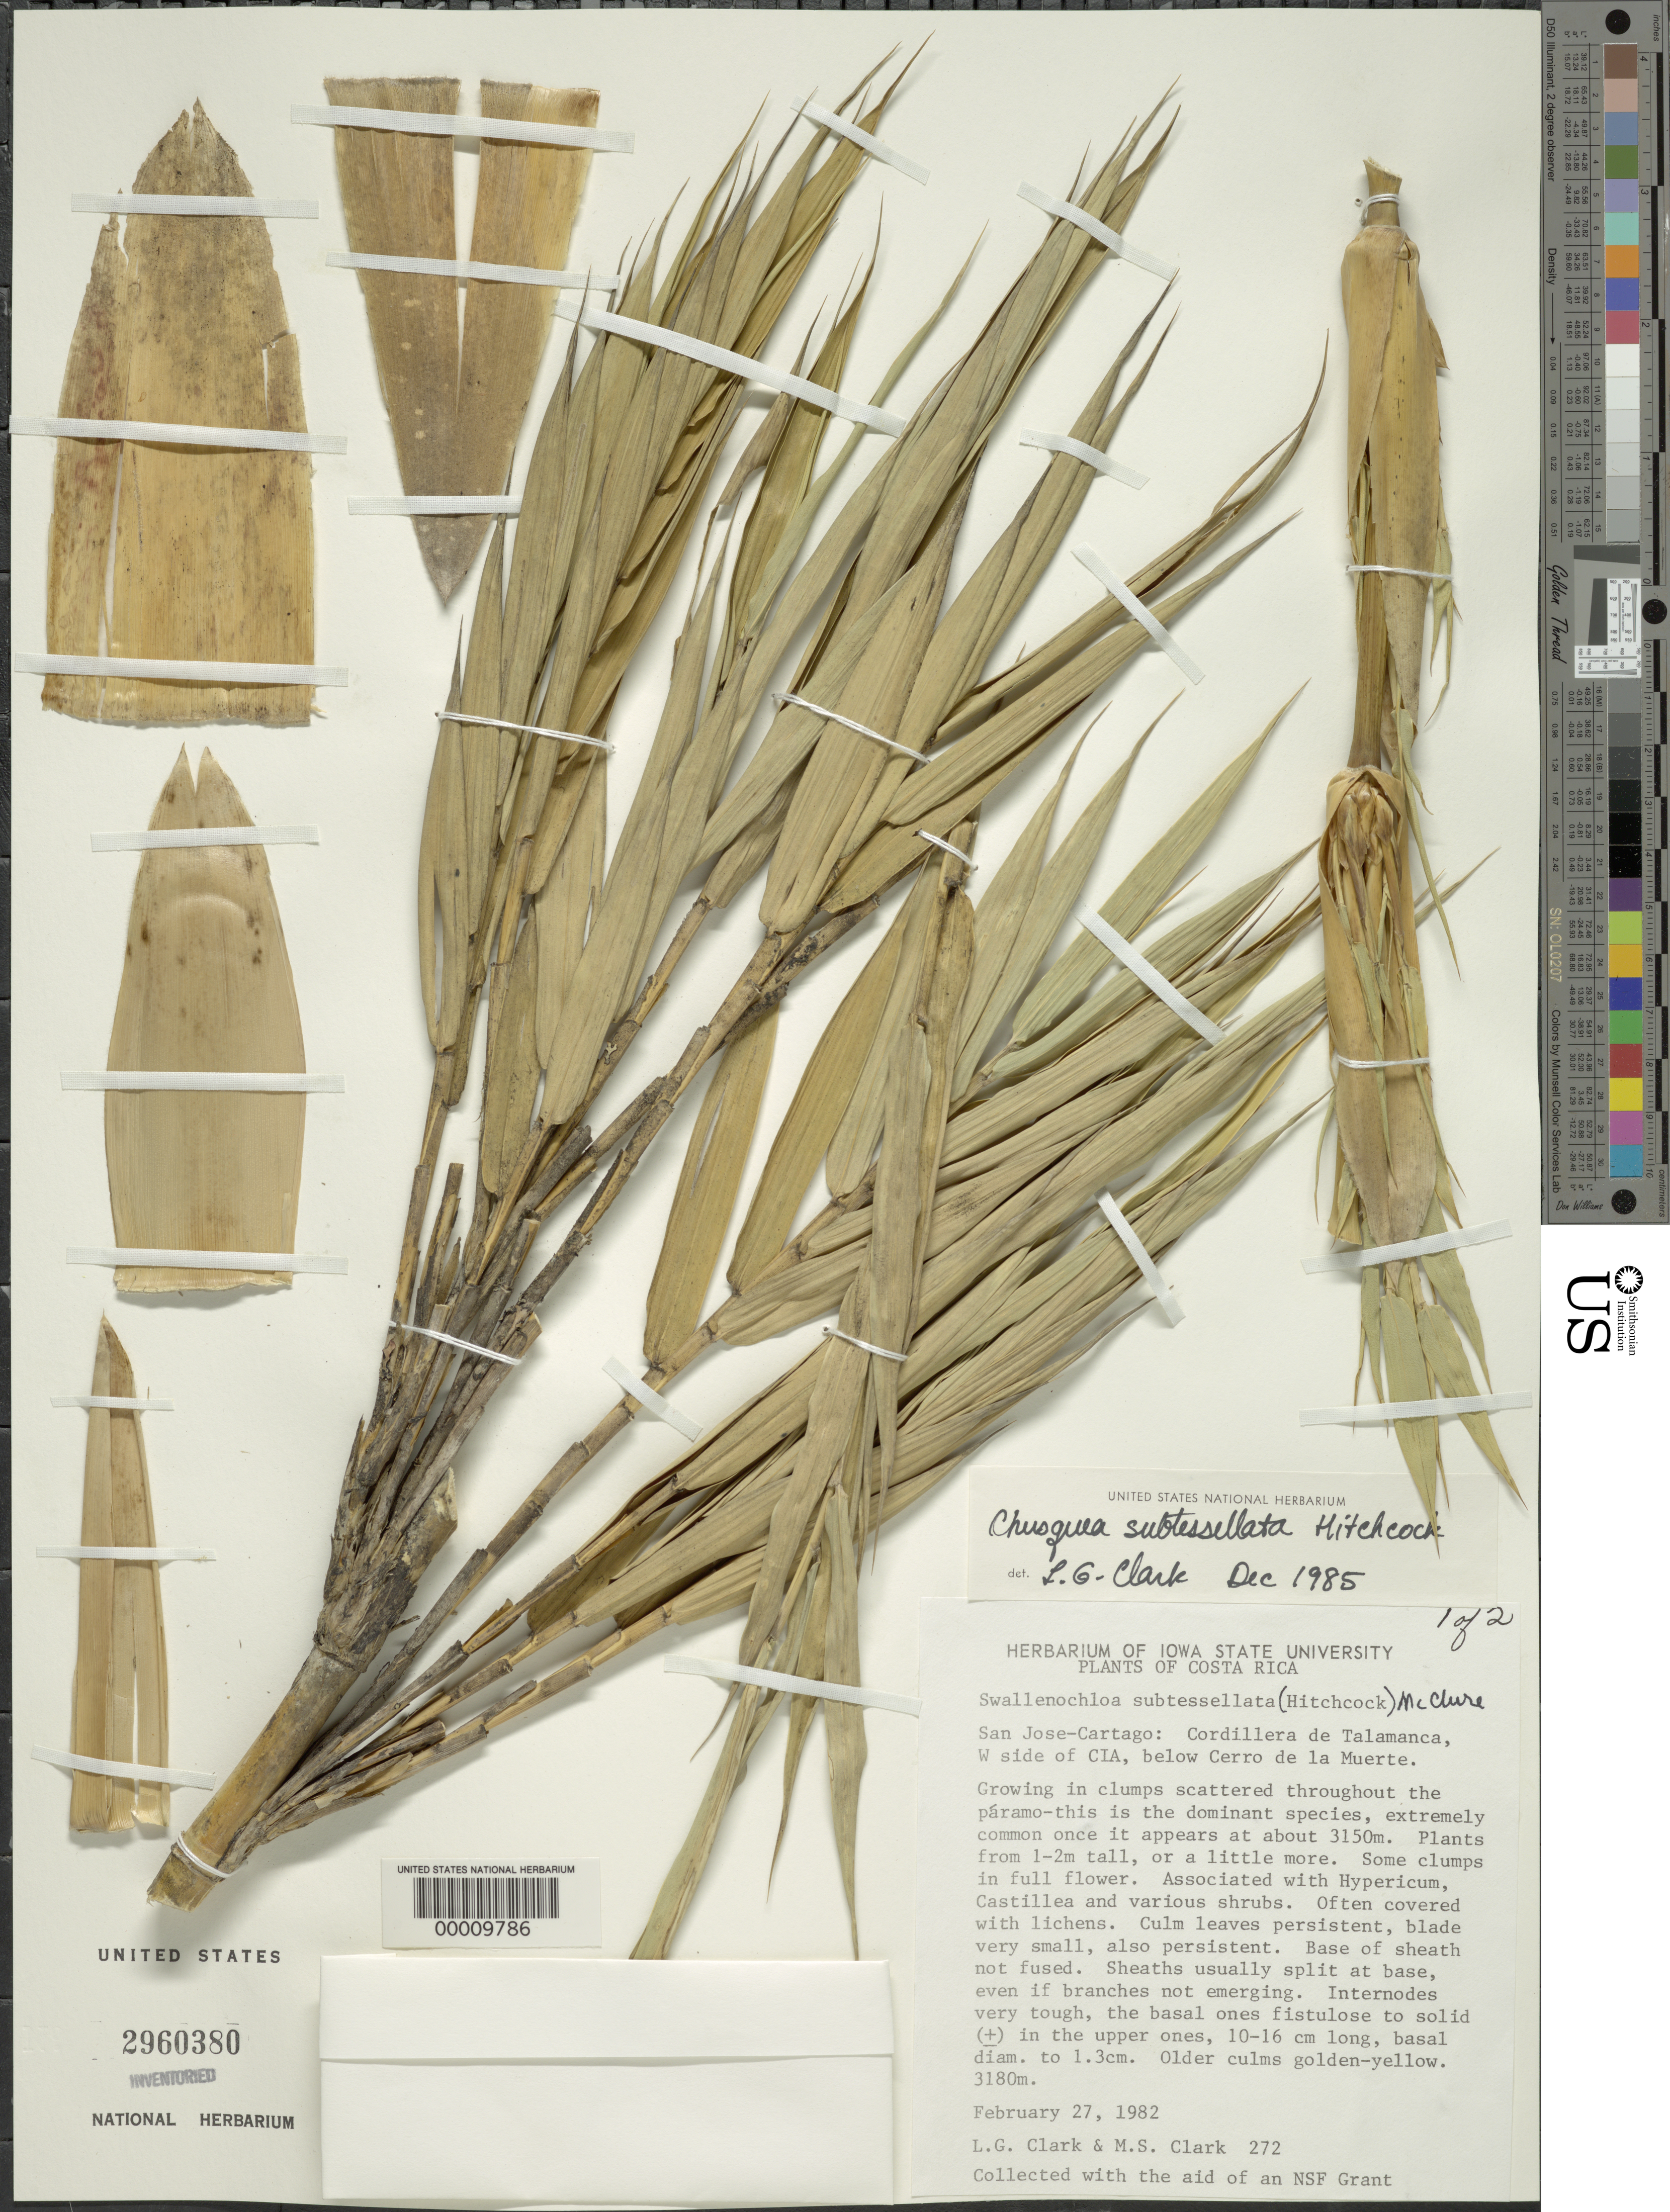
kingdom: Plantae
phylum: Tracheophyta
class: Liliopsida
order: Poales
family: Poaceae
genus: Chusquea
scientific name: Chusquea subtessellata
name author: Hitchc.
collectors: L. G. Clark & M. S. Clark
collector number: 272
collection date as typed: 27 Feb 1982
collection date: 1982-02-27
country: Costa Rica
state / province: Cartago / San José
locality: Cordillera de Talamanca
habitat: Paramo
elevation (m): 3150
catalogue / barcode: US 2960380